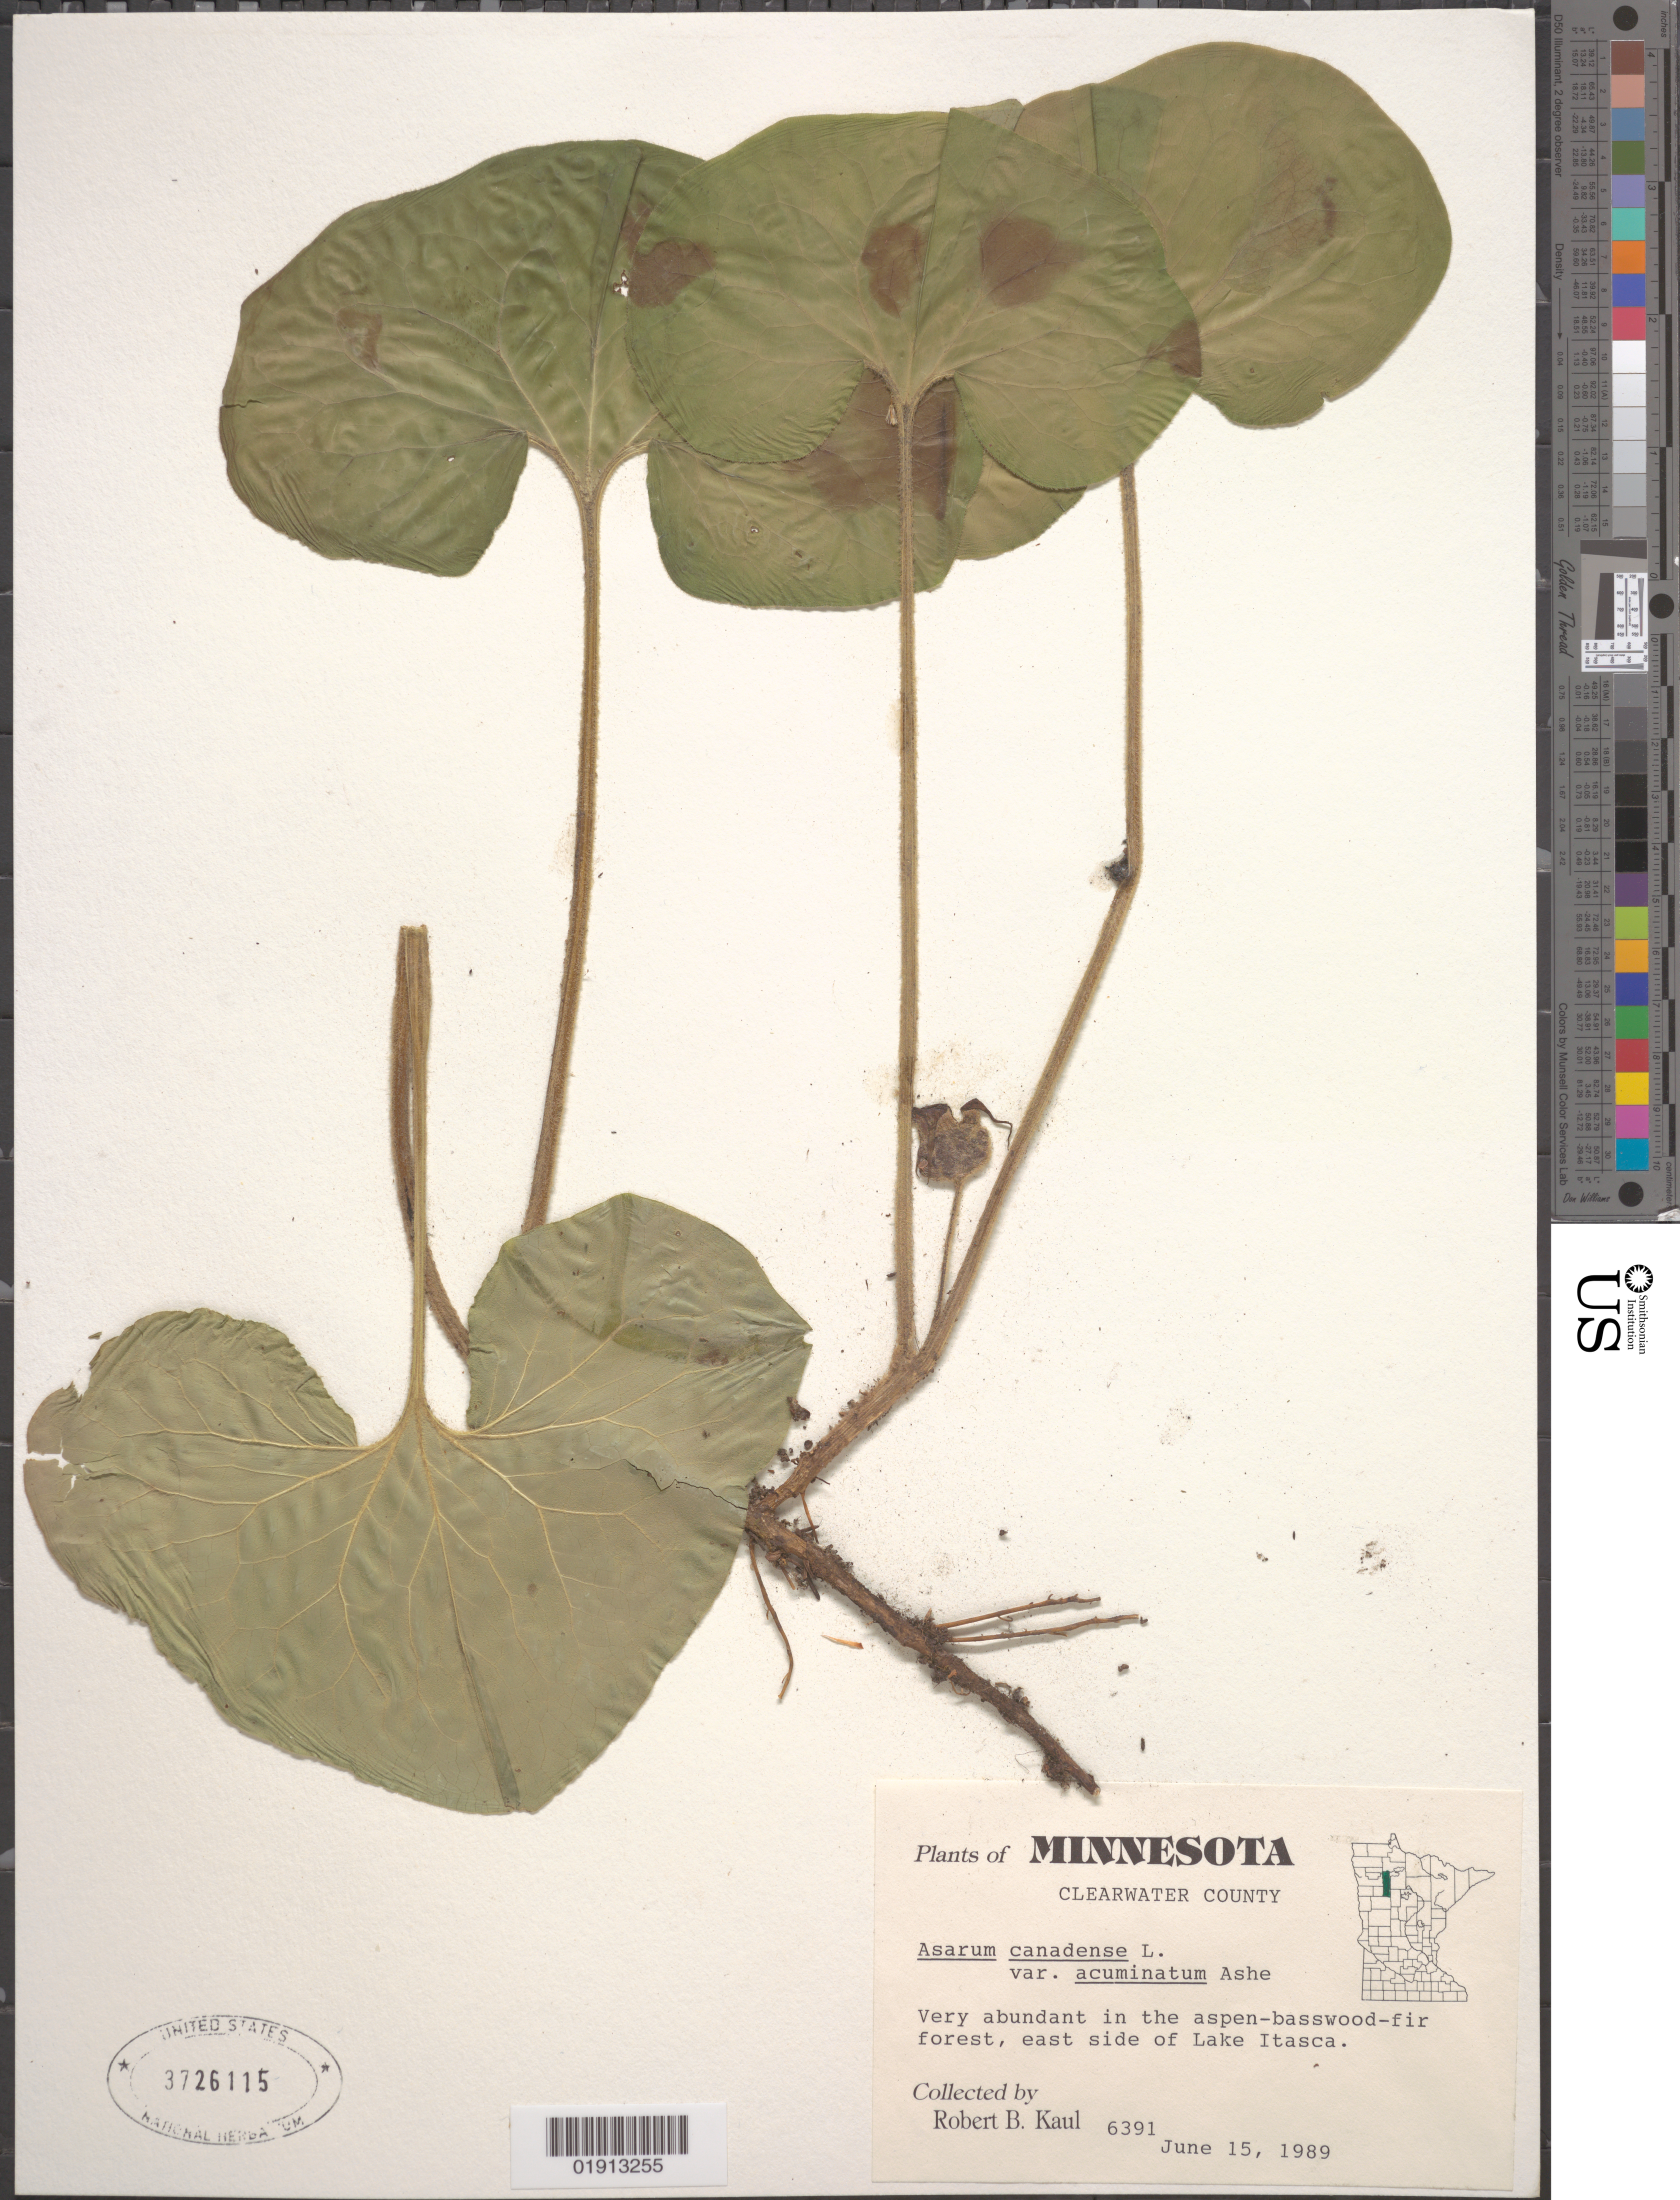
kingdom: Plantae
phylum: Tracheophyta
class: Magnoliopsida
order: Piperales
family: Aristolochiaceae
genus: Asarum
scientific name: Asarum canadense var. acuminatum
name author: Ashe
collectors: R. Kaul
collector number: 6391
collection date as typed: June 15, 1989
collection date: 1989-06-15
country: United States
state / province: Minnesota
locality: Clearwater County. East side of Lake Itasca.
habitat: Very abundant in the aspen-basswood-fir forest.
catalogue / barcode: US 3726115